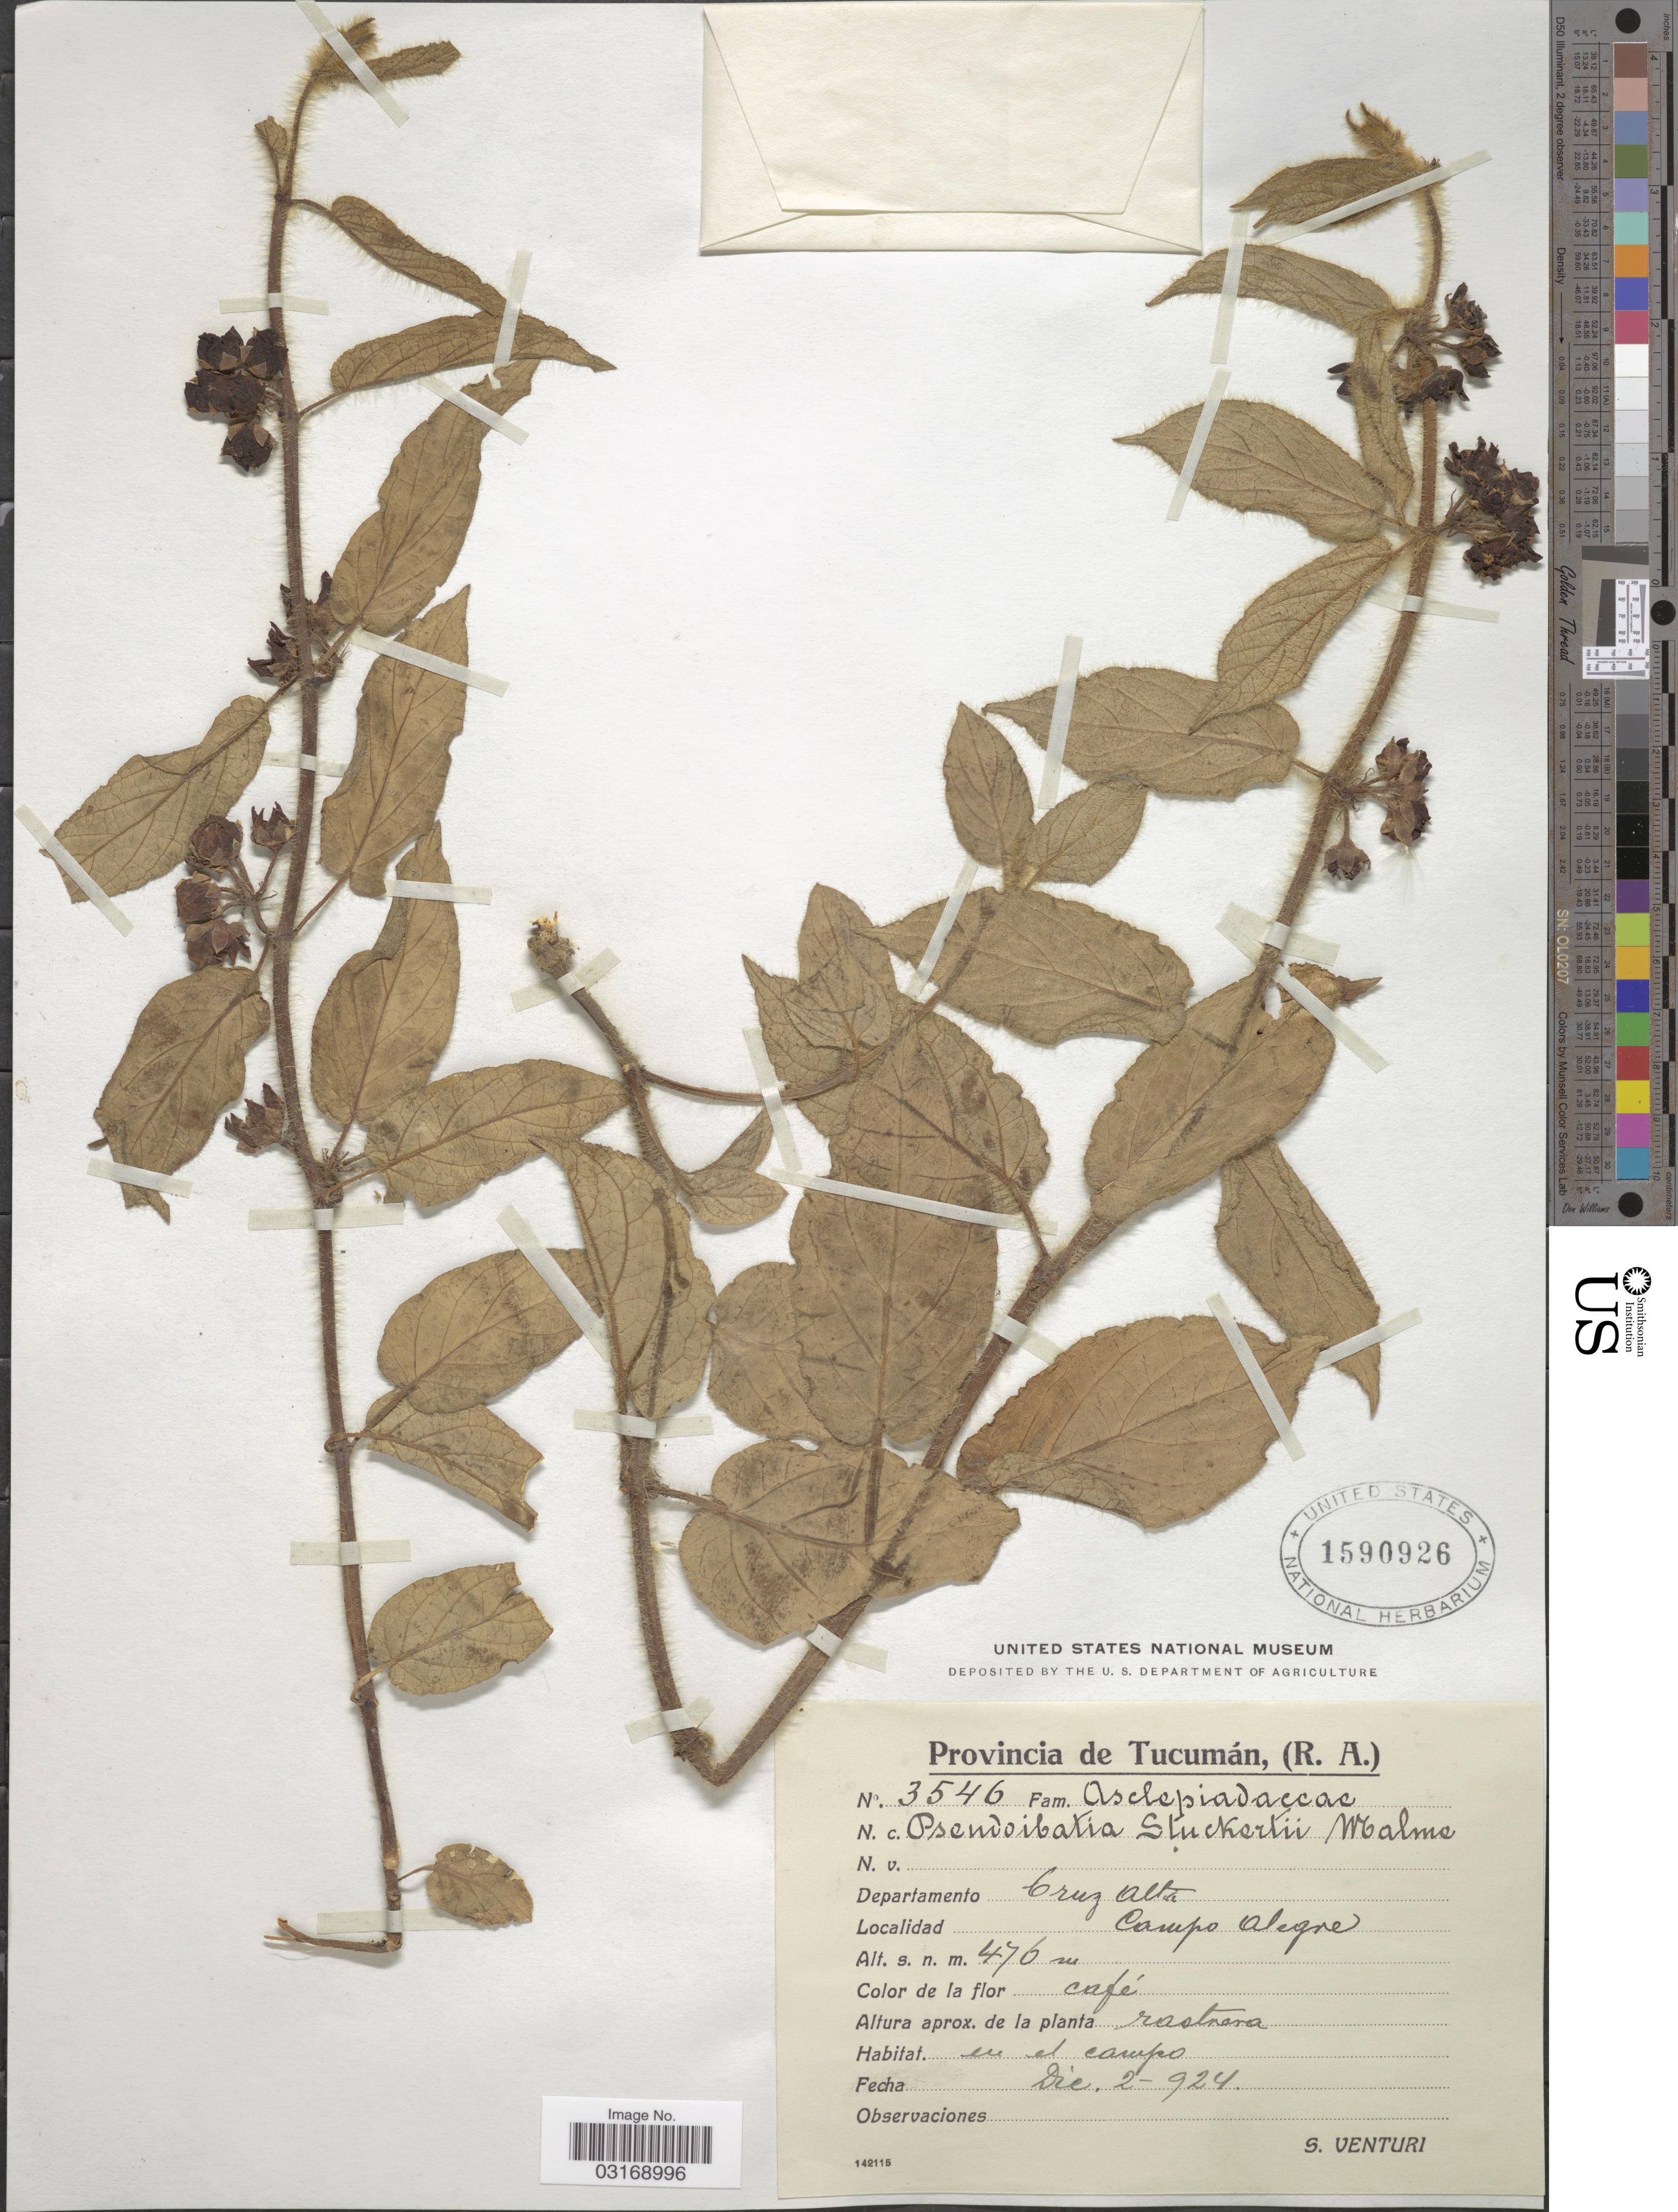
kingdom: Plantae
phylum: Tracheophyta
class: Magnoliopsida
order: Gentianales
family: Apocynaceae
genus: Pseudibatia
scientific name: Pseudibatia stuckertii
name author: Malme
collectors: S. Venturi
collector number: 3546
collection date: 1924-12-02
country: Argentina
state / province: Tucuman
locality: Departamento Cruz Alta. Campo Alegre.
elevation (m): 476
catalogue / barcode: US 1590926